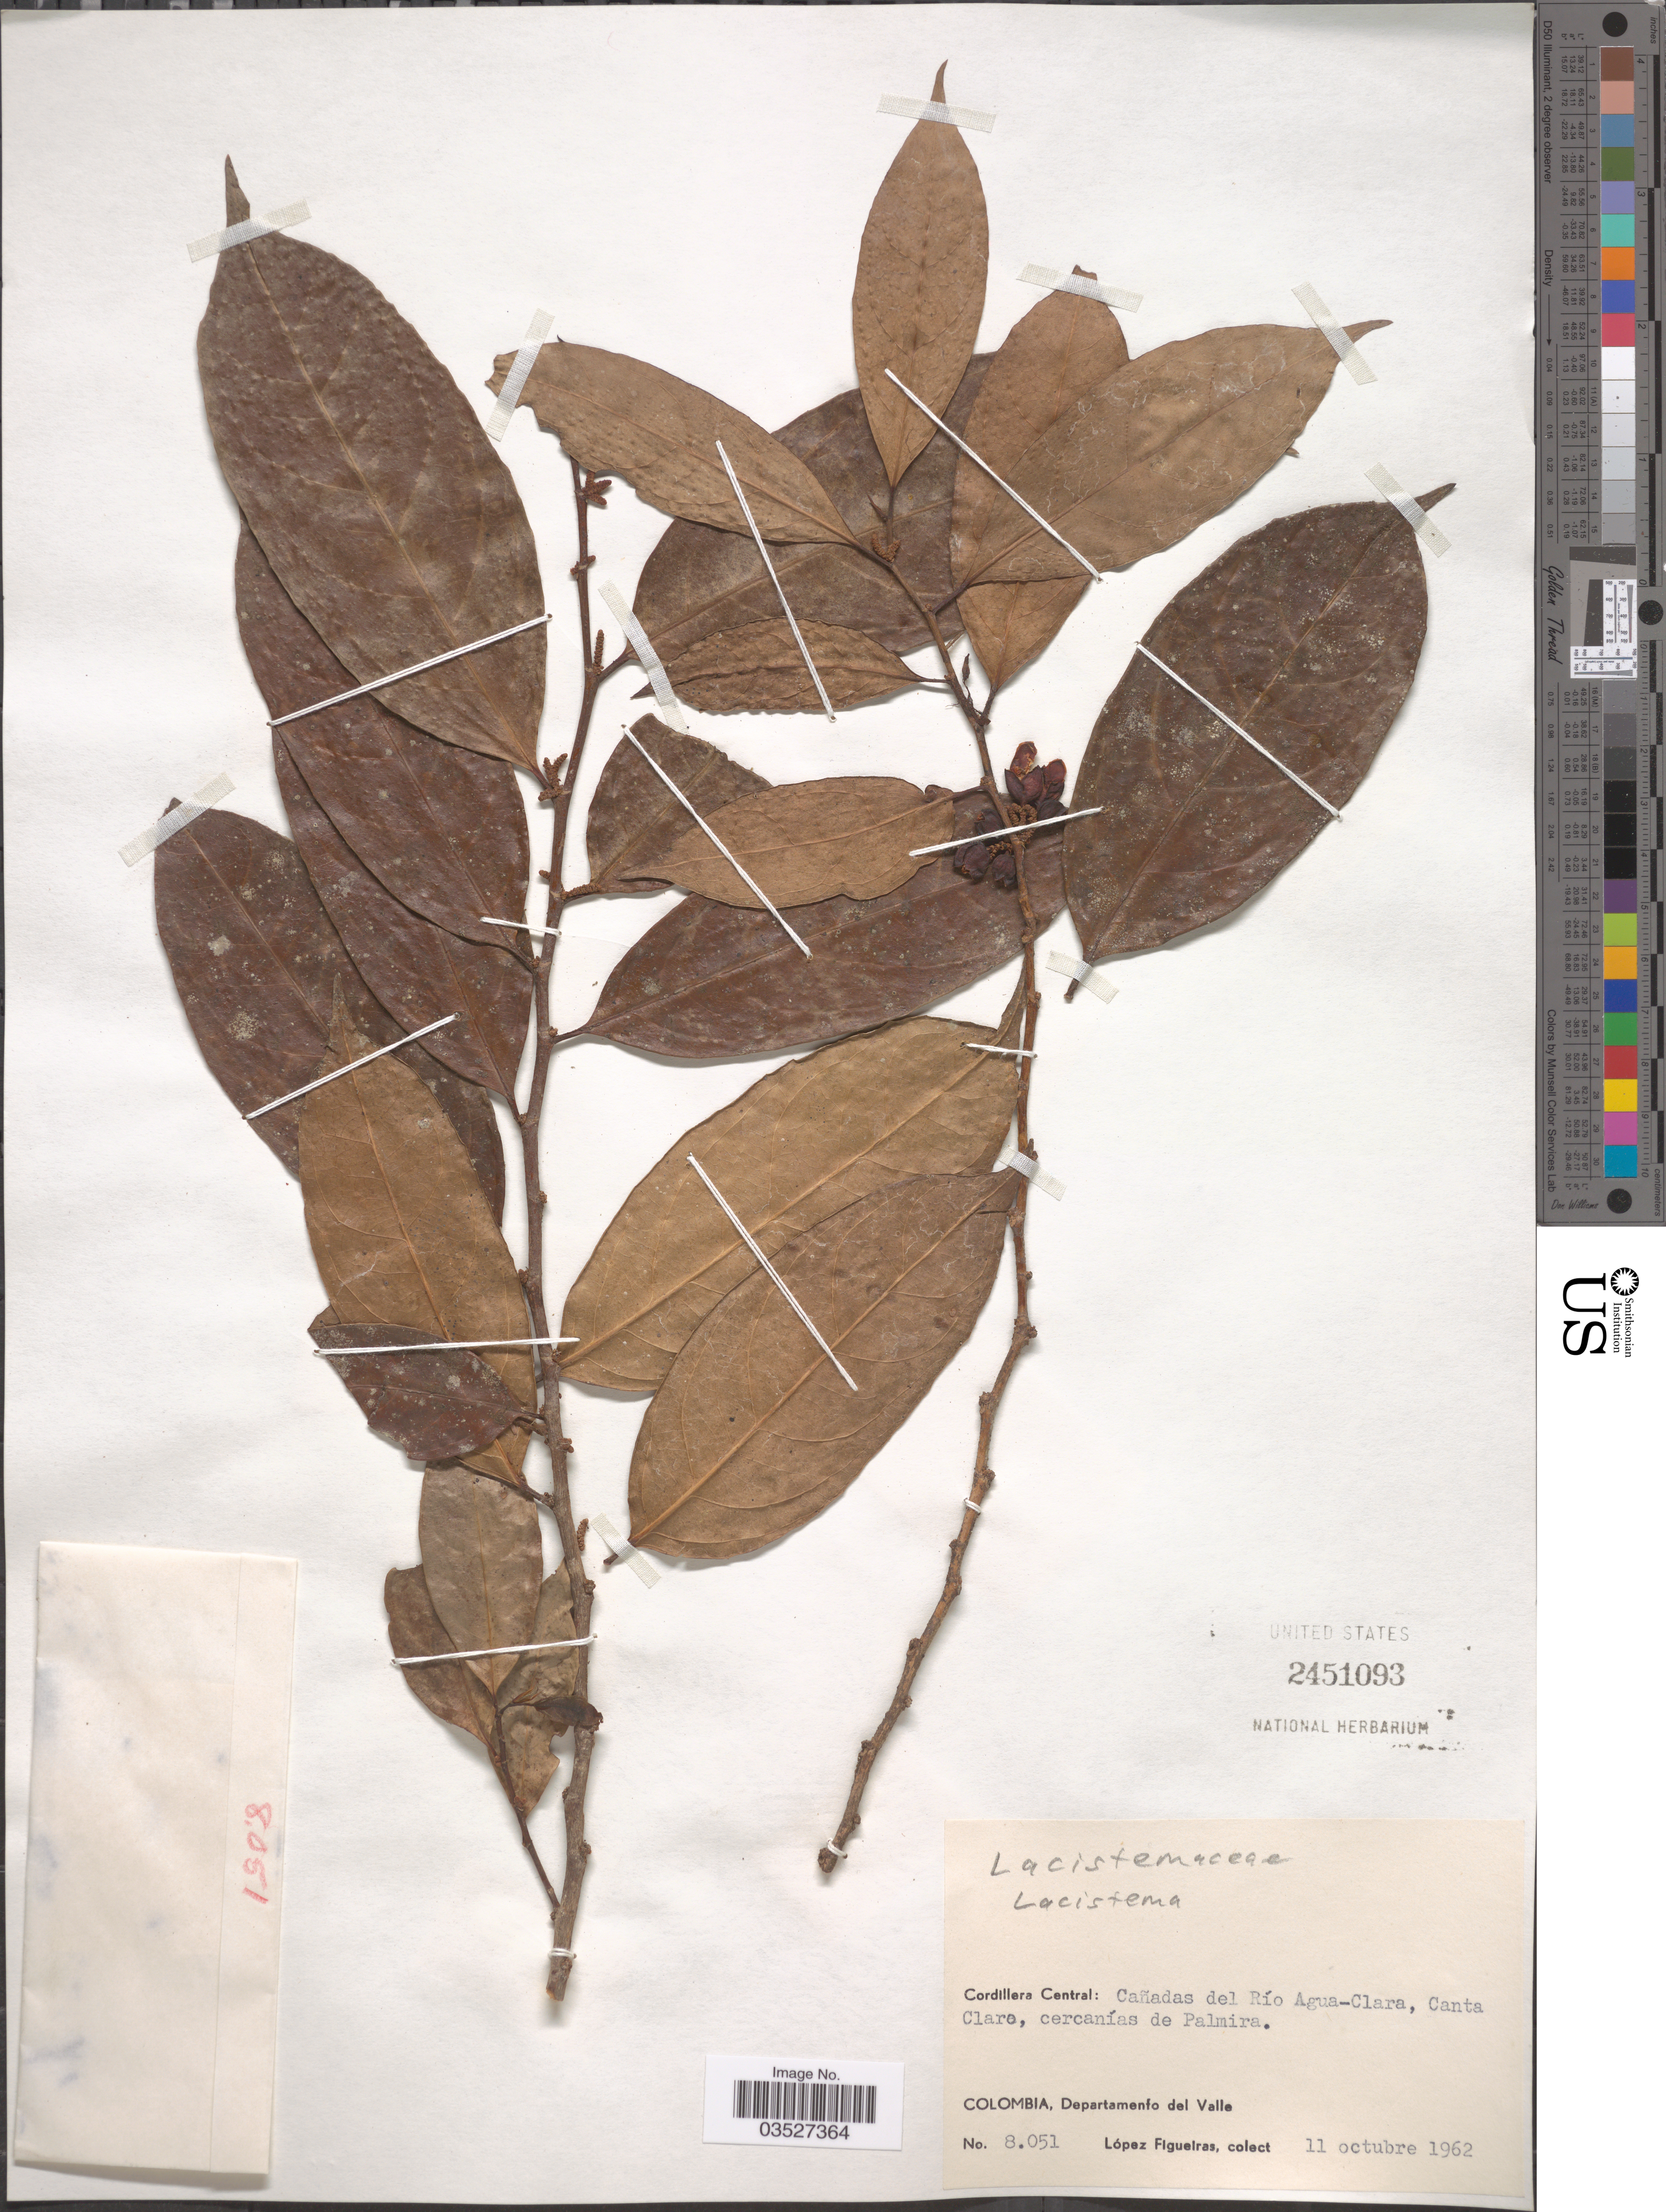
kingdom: Plantae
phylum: Tracheophyta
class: Magnoliopsida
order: Malpighiales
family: Lacistemataceae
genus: Lacistema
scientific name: Lacistema sp.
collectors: M. López Figueiras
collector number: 8051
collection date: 1962-10-11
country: Colombia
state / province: Valle del Cauca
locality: Cordillera Central: Cañadas del Río Agua-Clara, Canta Claro, cercanías de Palmira. Departamento del Valle.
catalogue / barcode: US 2451093